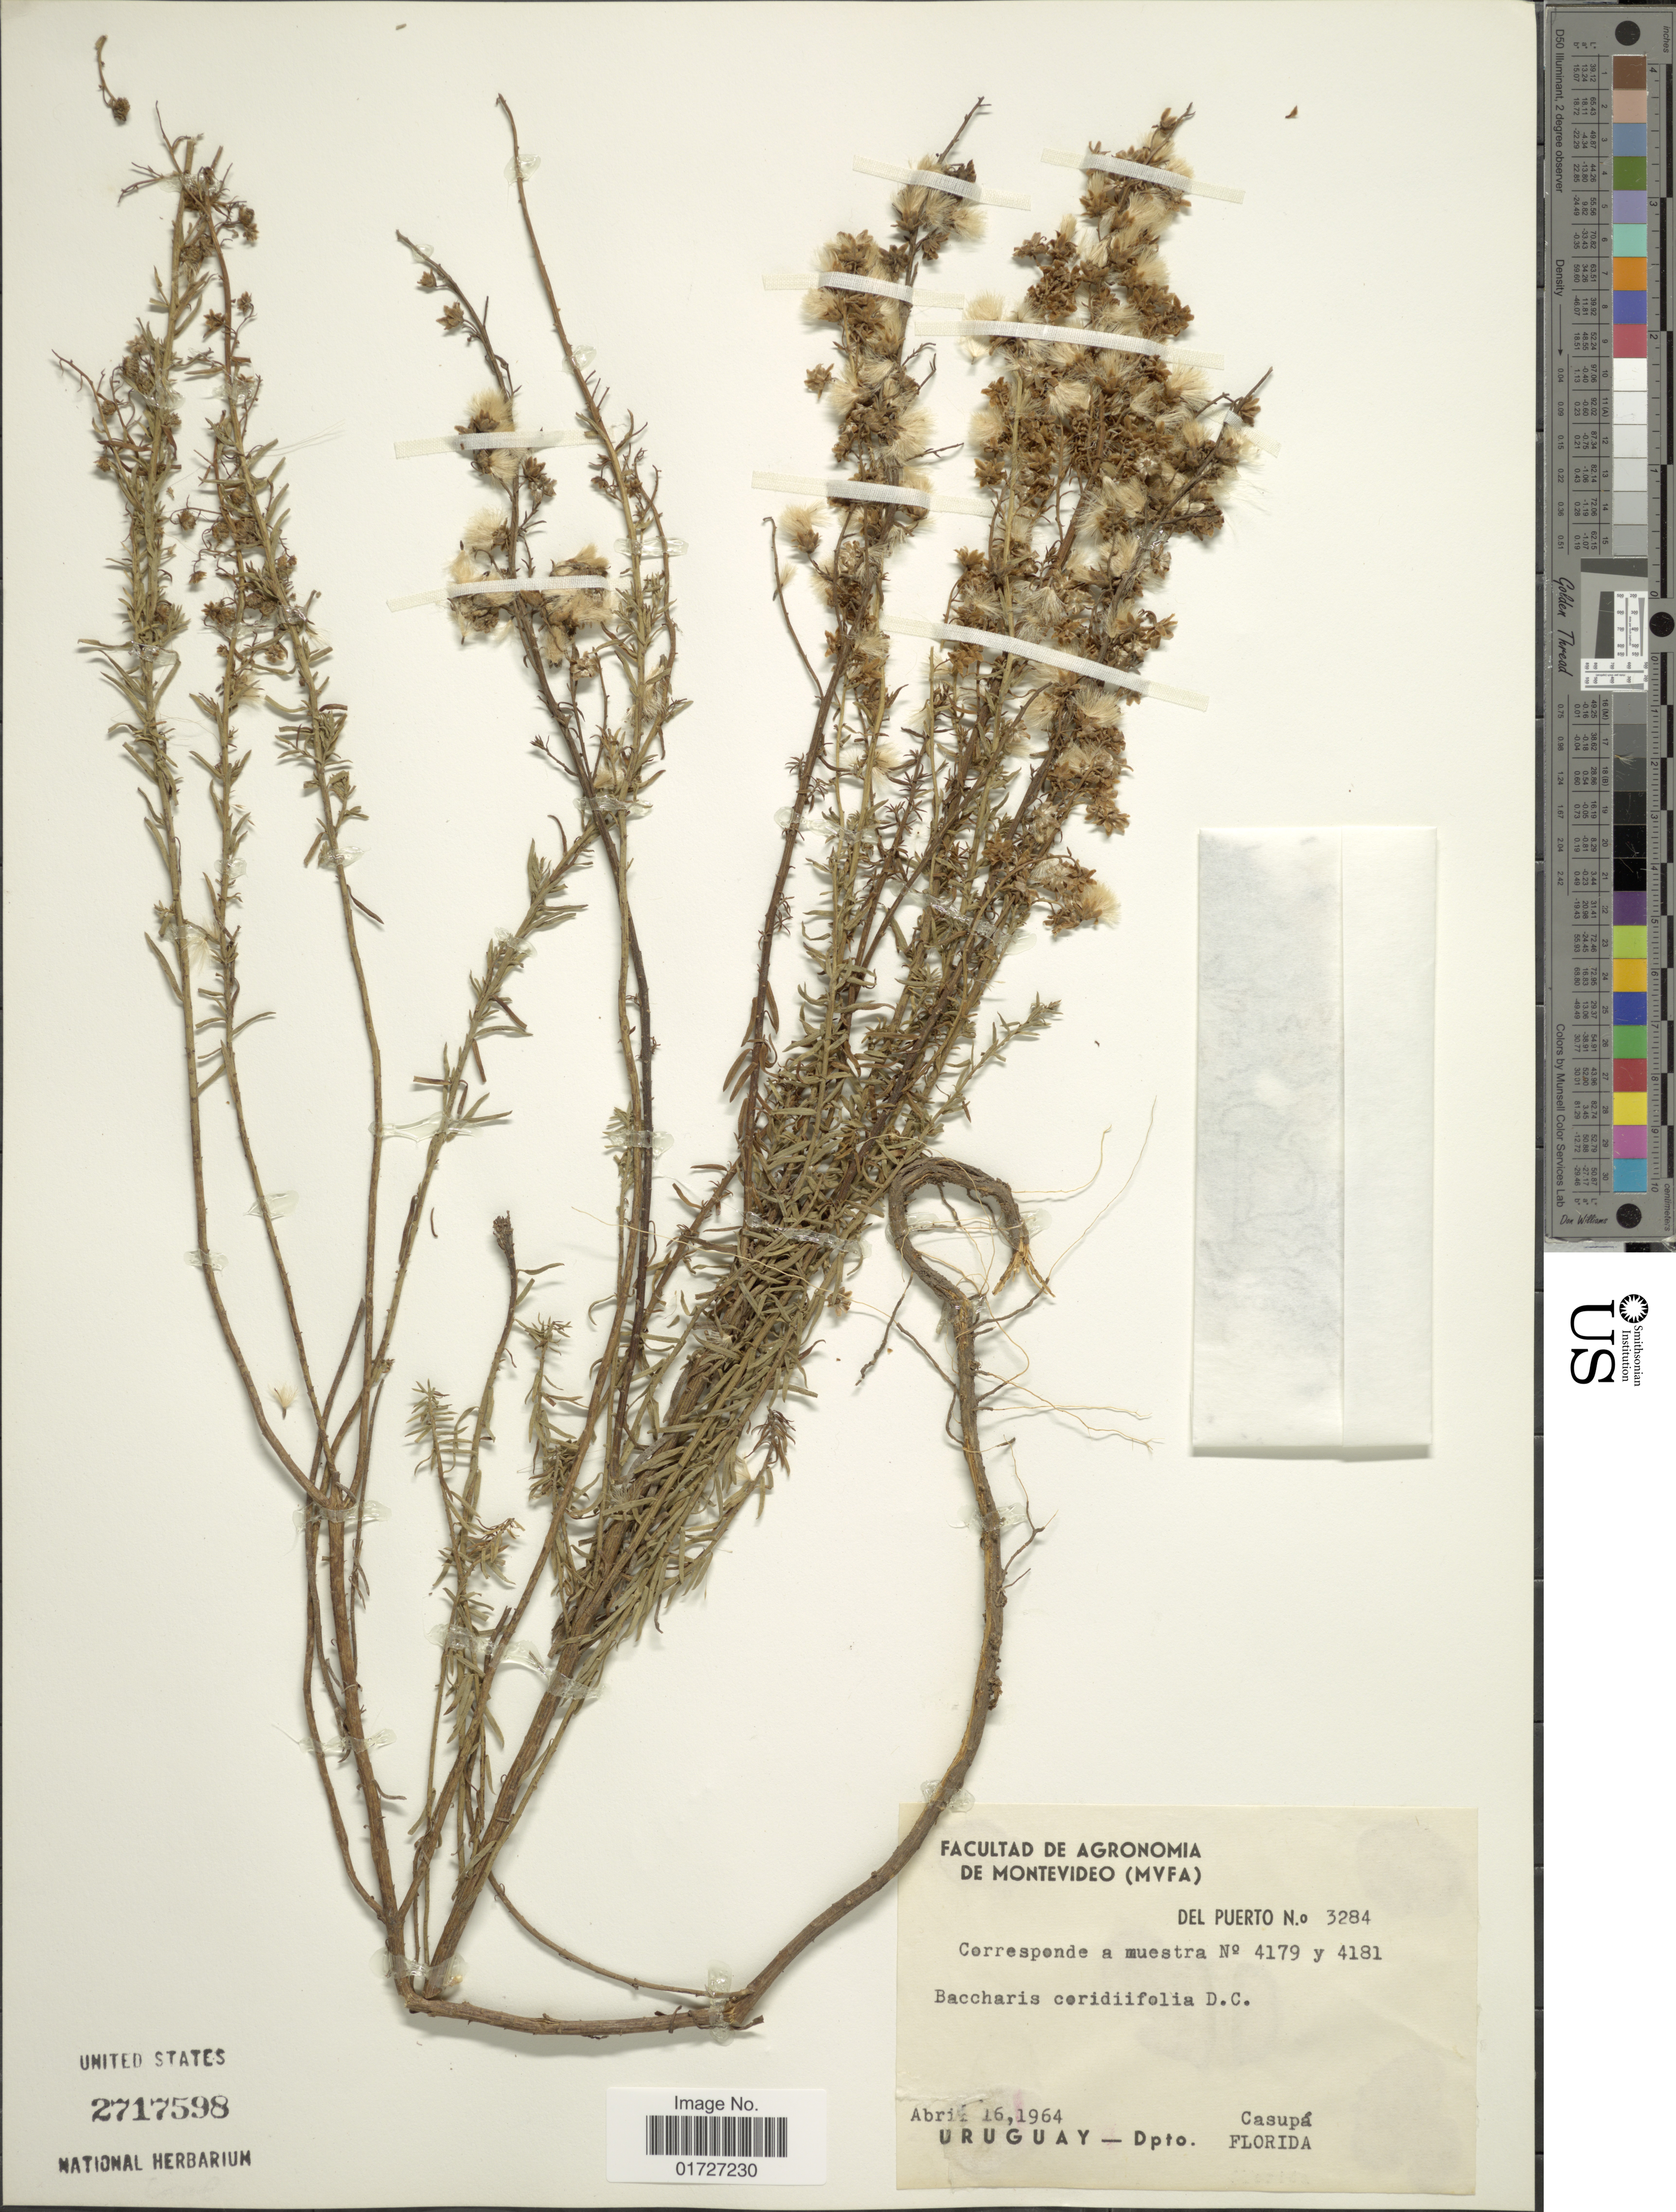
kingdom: Plantae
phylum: Tracheophyta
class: Magnoliopsida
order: Asterales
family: Asteraceae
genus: Baccharis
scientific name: Baccharis coridifolia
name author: DC.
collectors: Del Puerto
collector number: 3284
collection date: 1964-04-16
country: Uruguay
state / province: Florida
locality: Casupa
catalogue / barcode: US 2717598